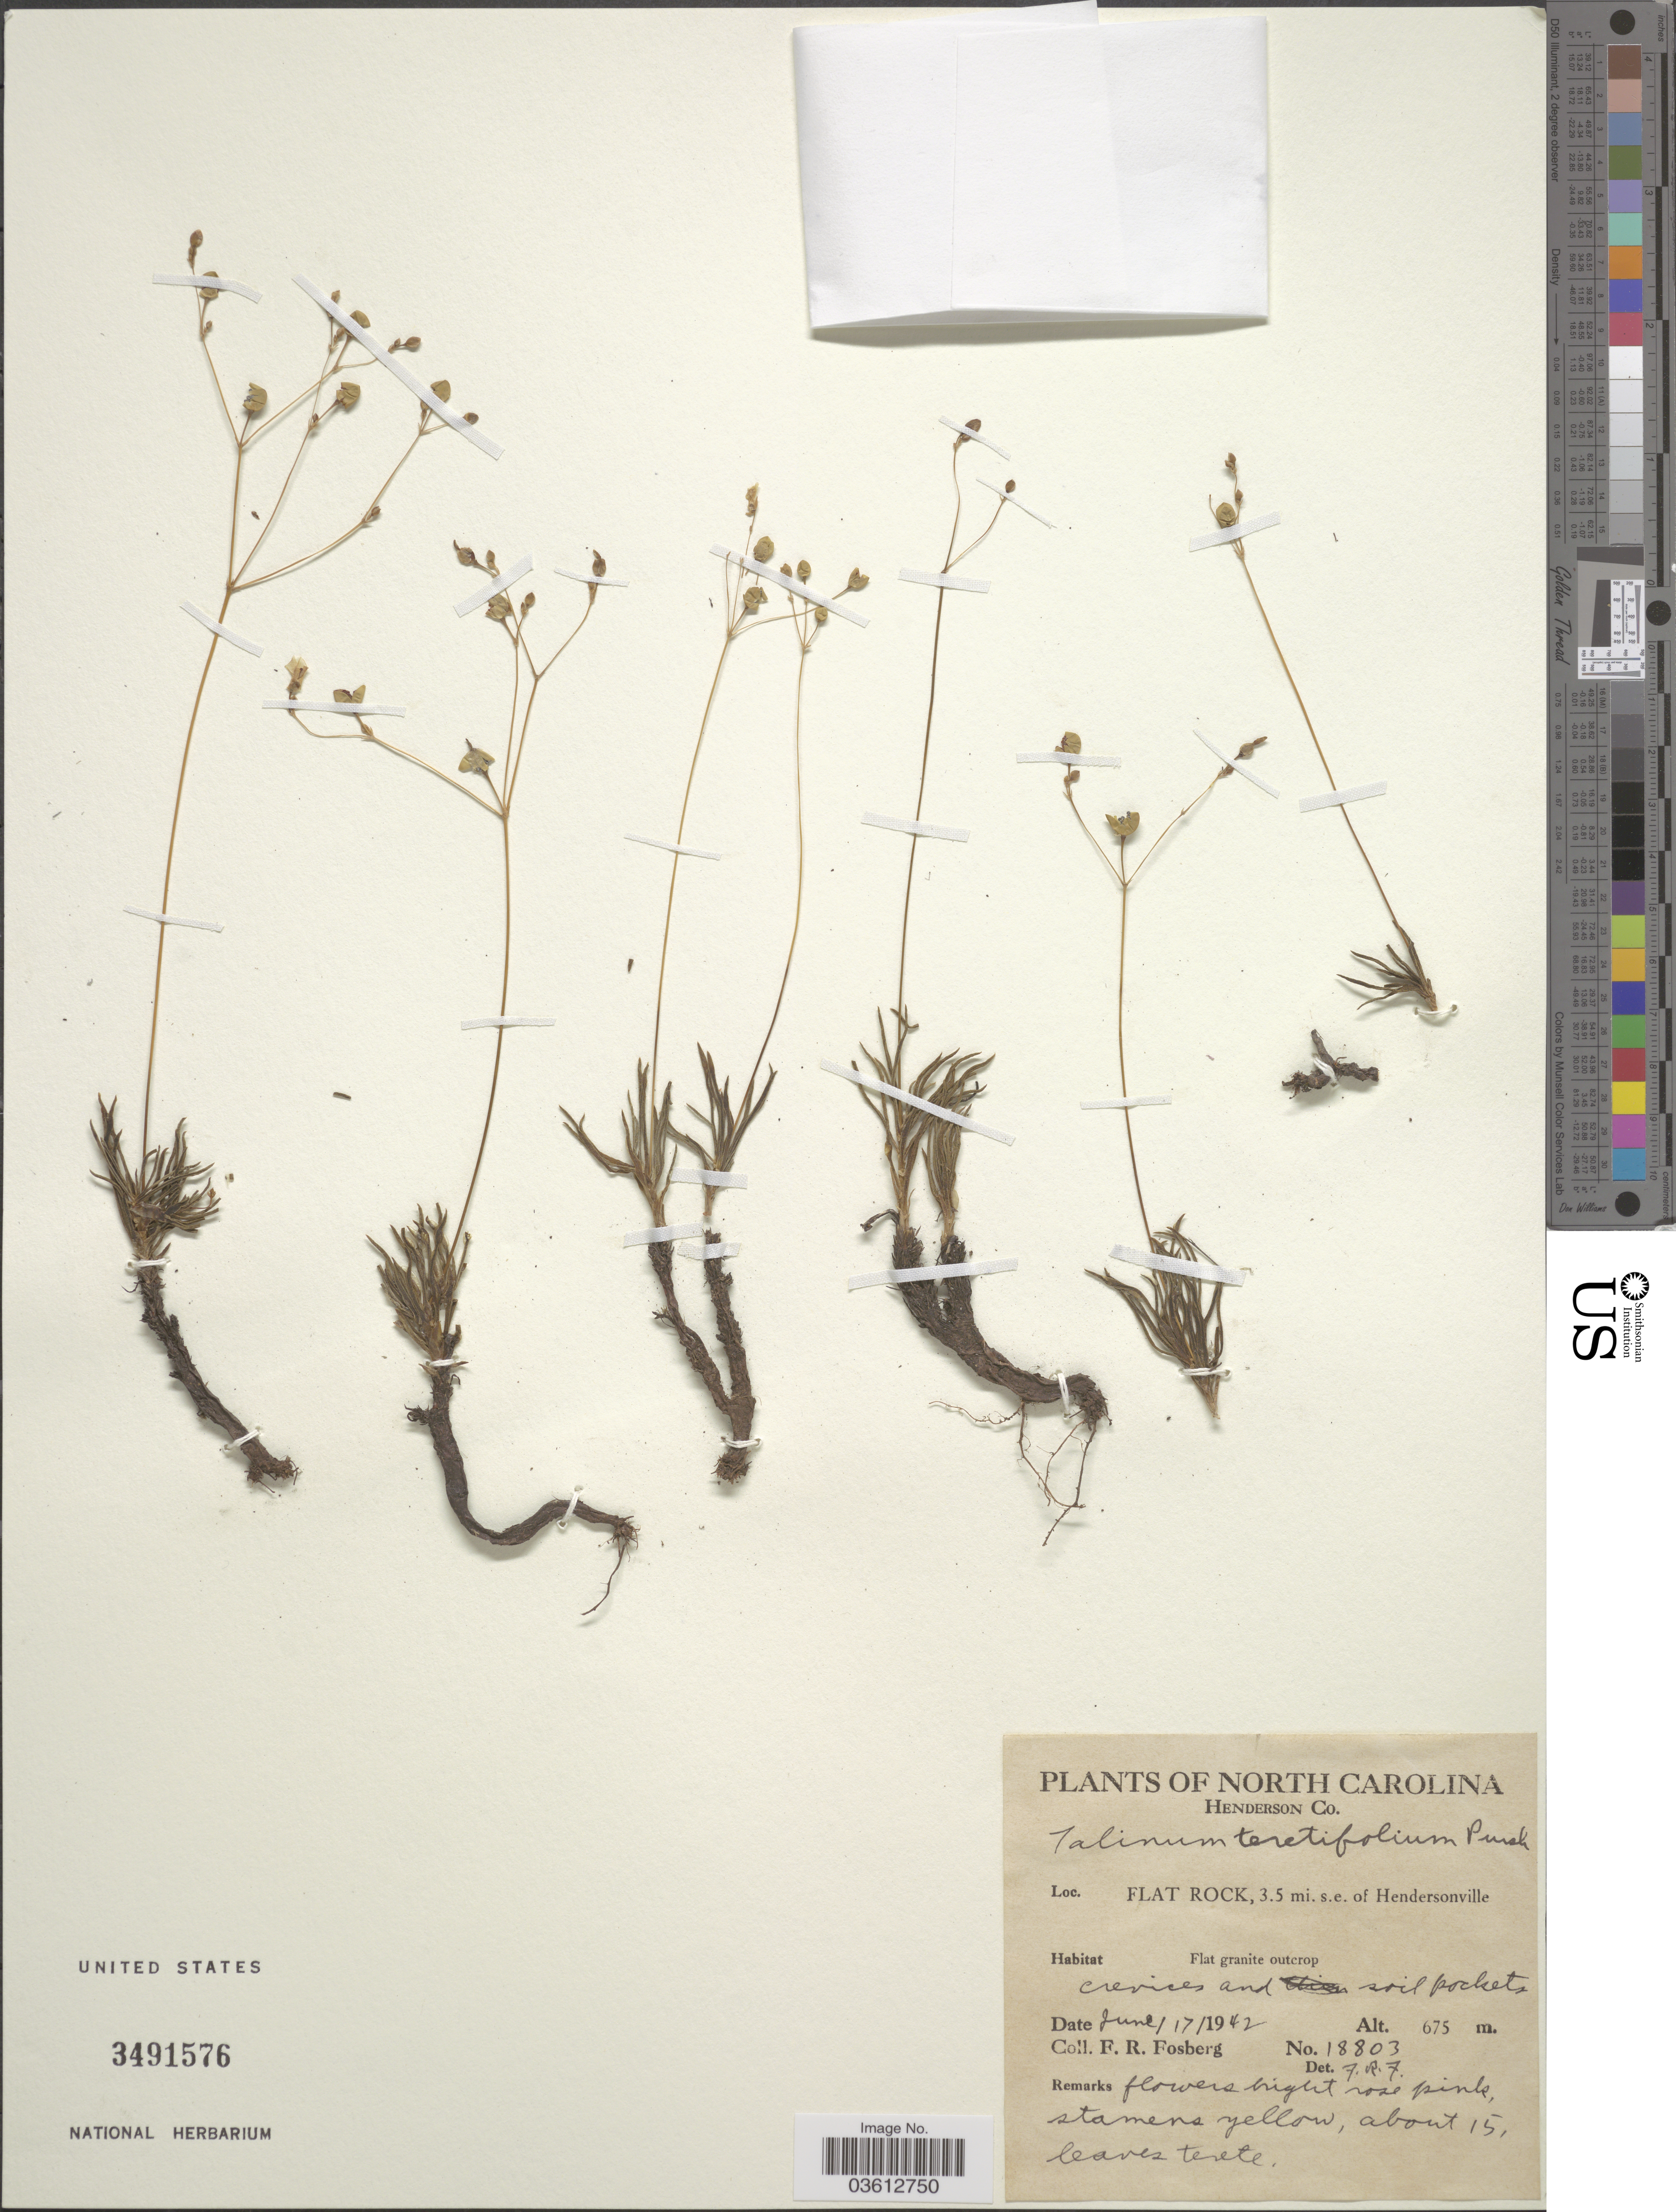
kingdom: Plantae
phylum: Tracheophyta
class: Magnoliopsida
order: Caryophyllales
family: Talinaceae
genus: Talinum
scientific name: Talinum teretifolium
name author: Pursh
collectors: F. R. Fosberg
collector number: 18803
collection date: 1942-06-17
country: United States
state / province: North Carolina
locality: Henderson Co. Flat Rock, 3.5 mi. s.e. of Hendersonville.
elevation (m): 675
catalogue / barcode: US 3491576